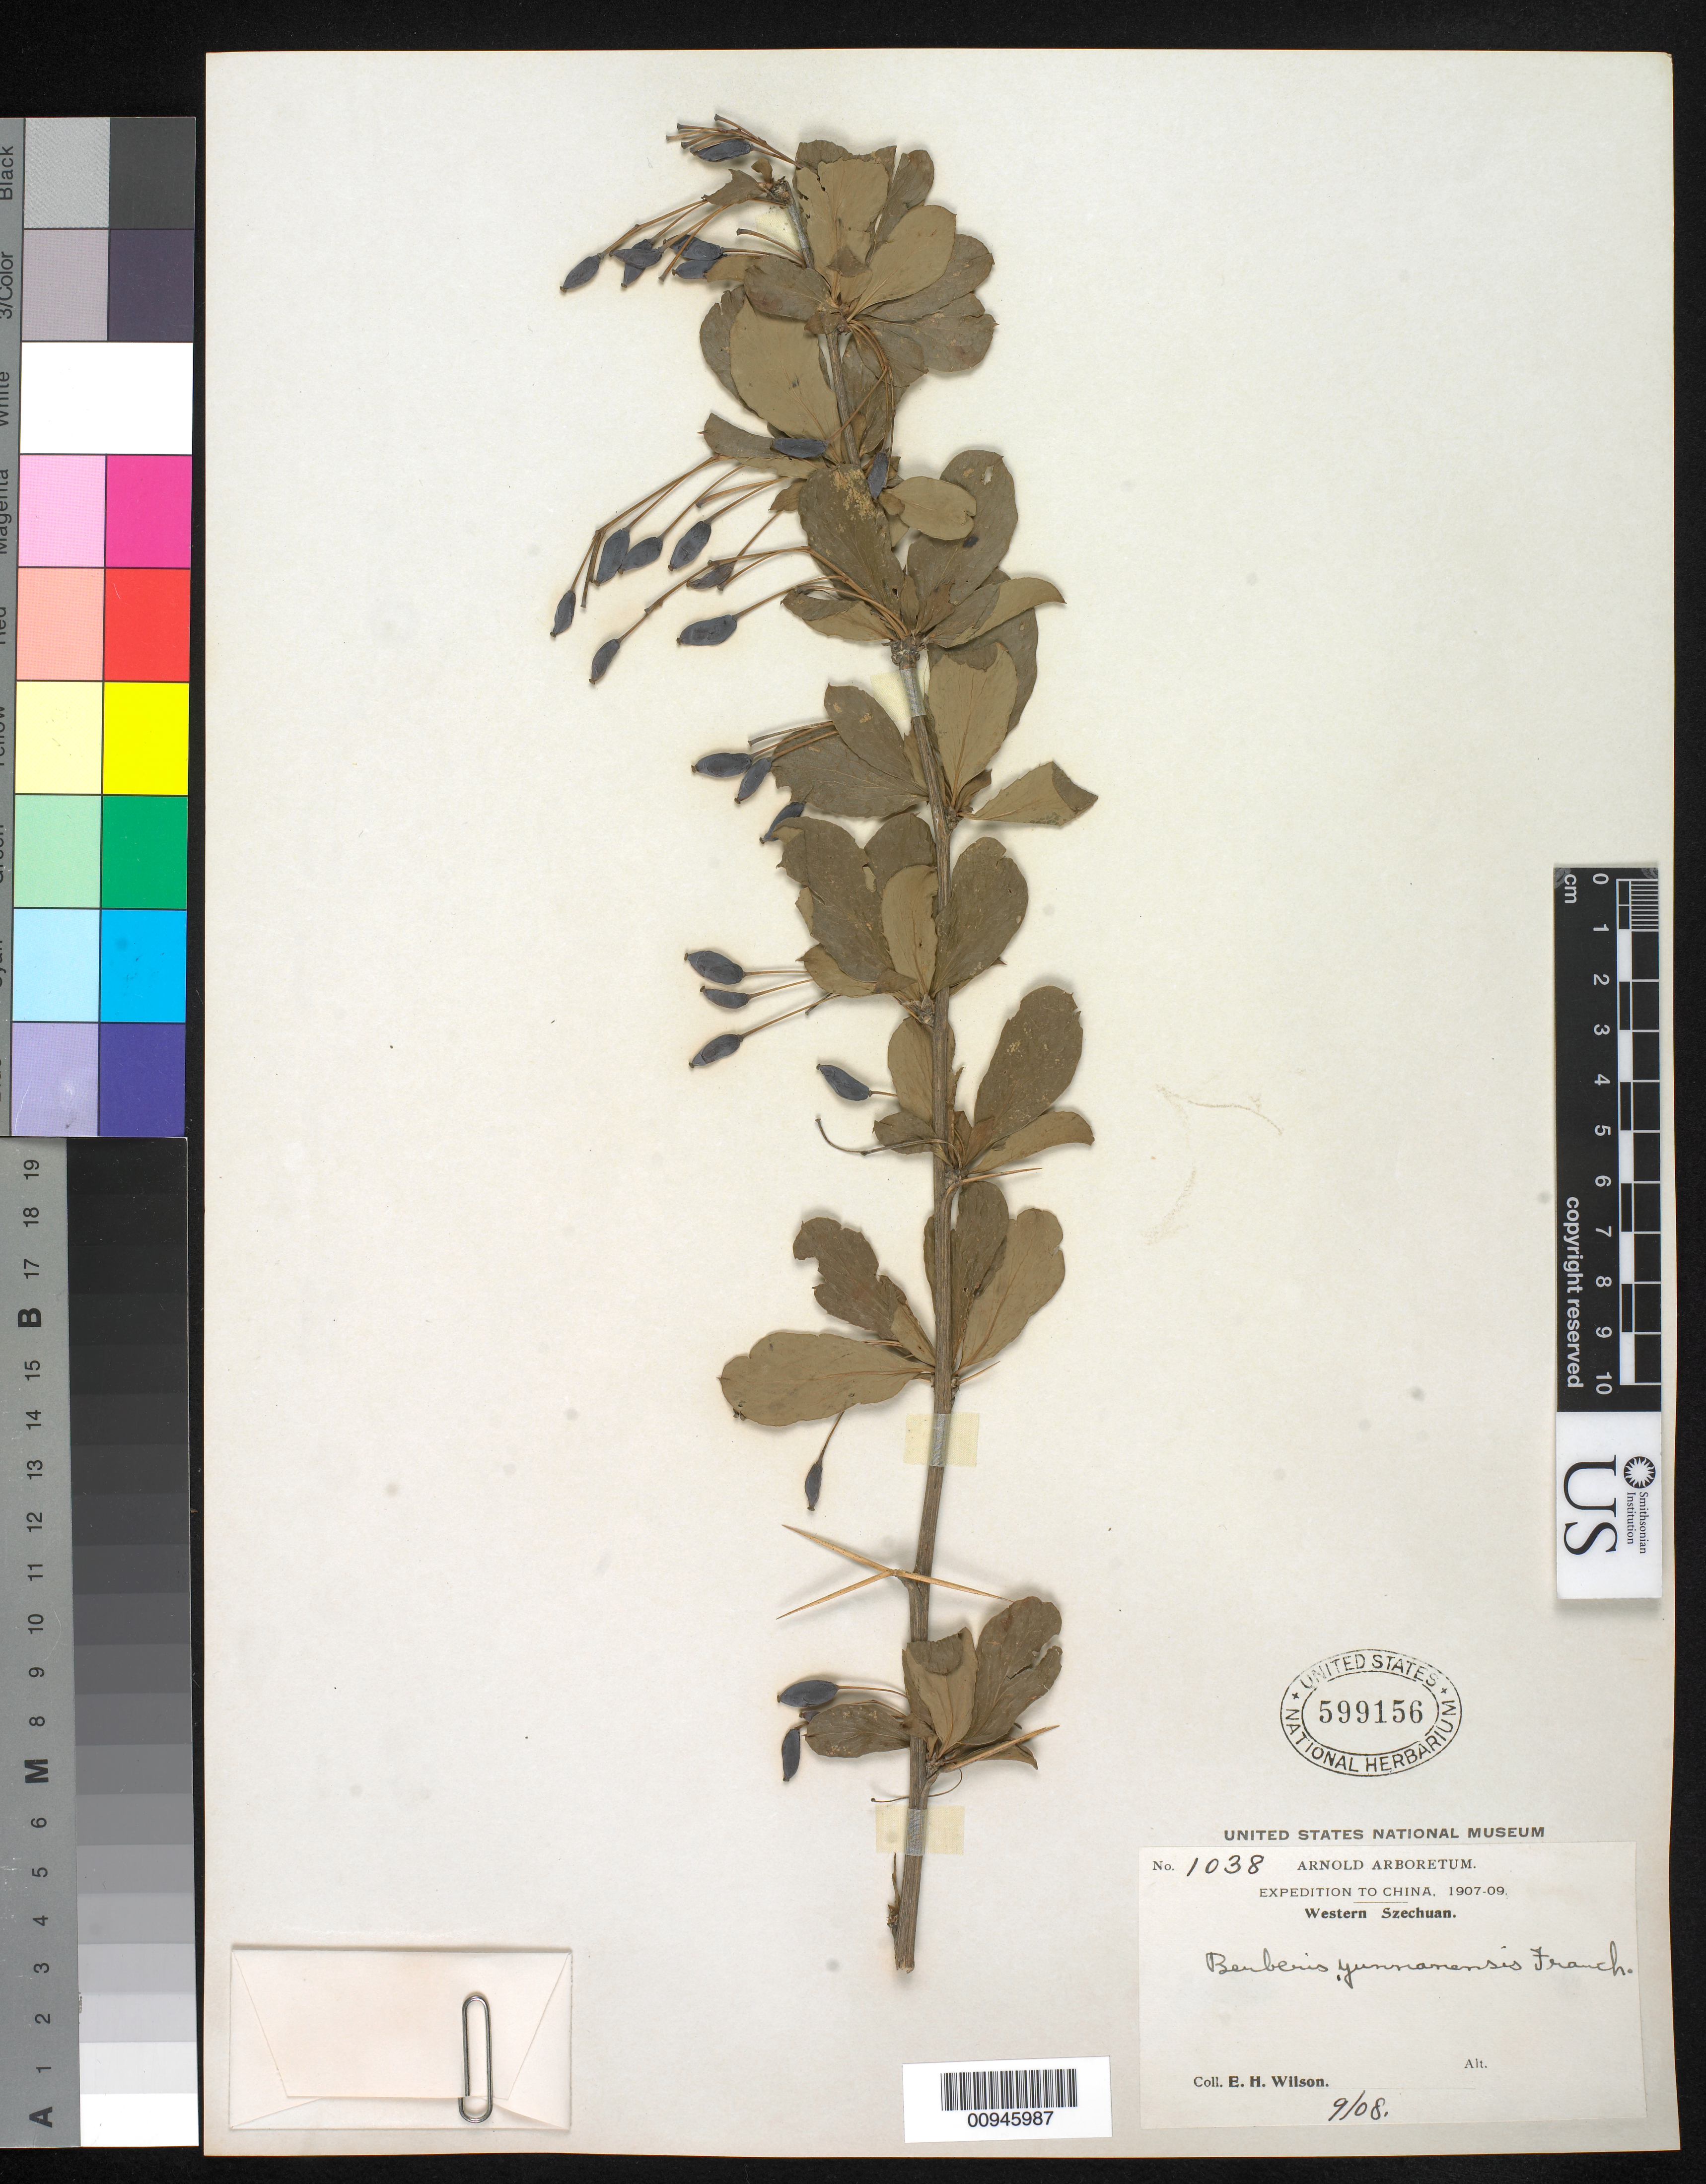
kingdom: Plantae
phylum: Tracheophyta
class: Magnoliopsida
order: Ranunculales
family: Berberidaceae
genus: Berberis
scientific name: Berberis sp.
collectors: E. H. Wilson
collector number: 1038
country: China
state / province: Sichuan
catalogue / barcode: US 599156